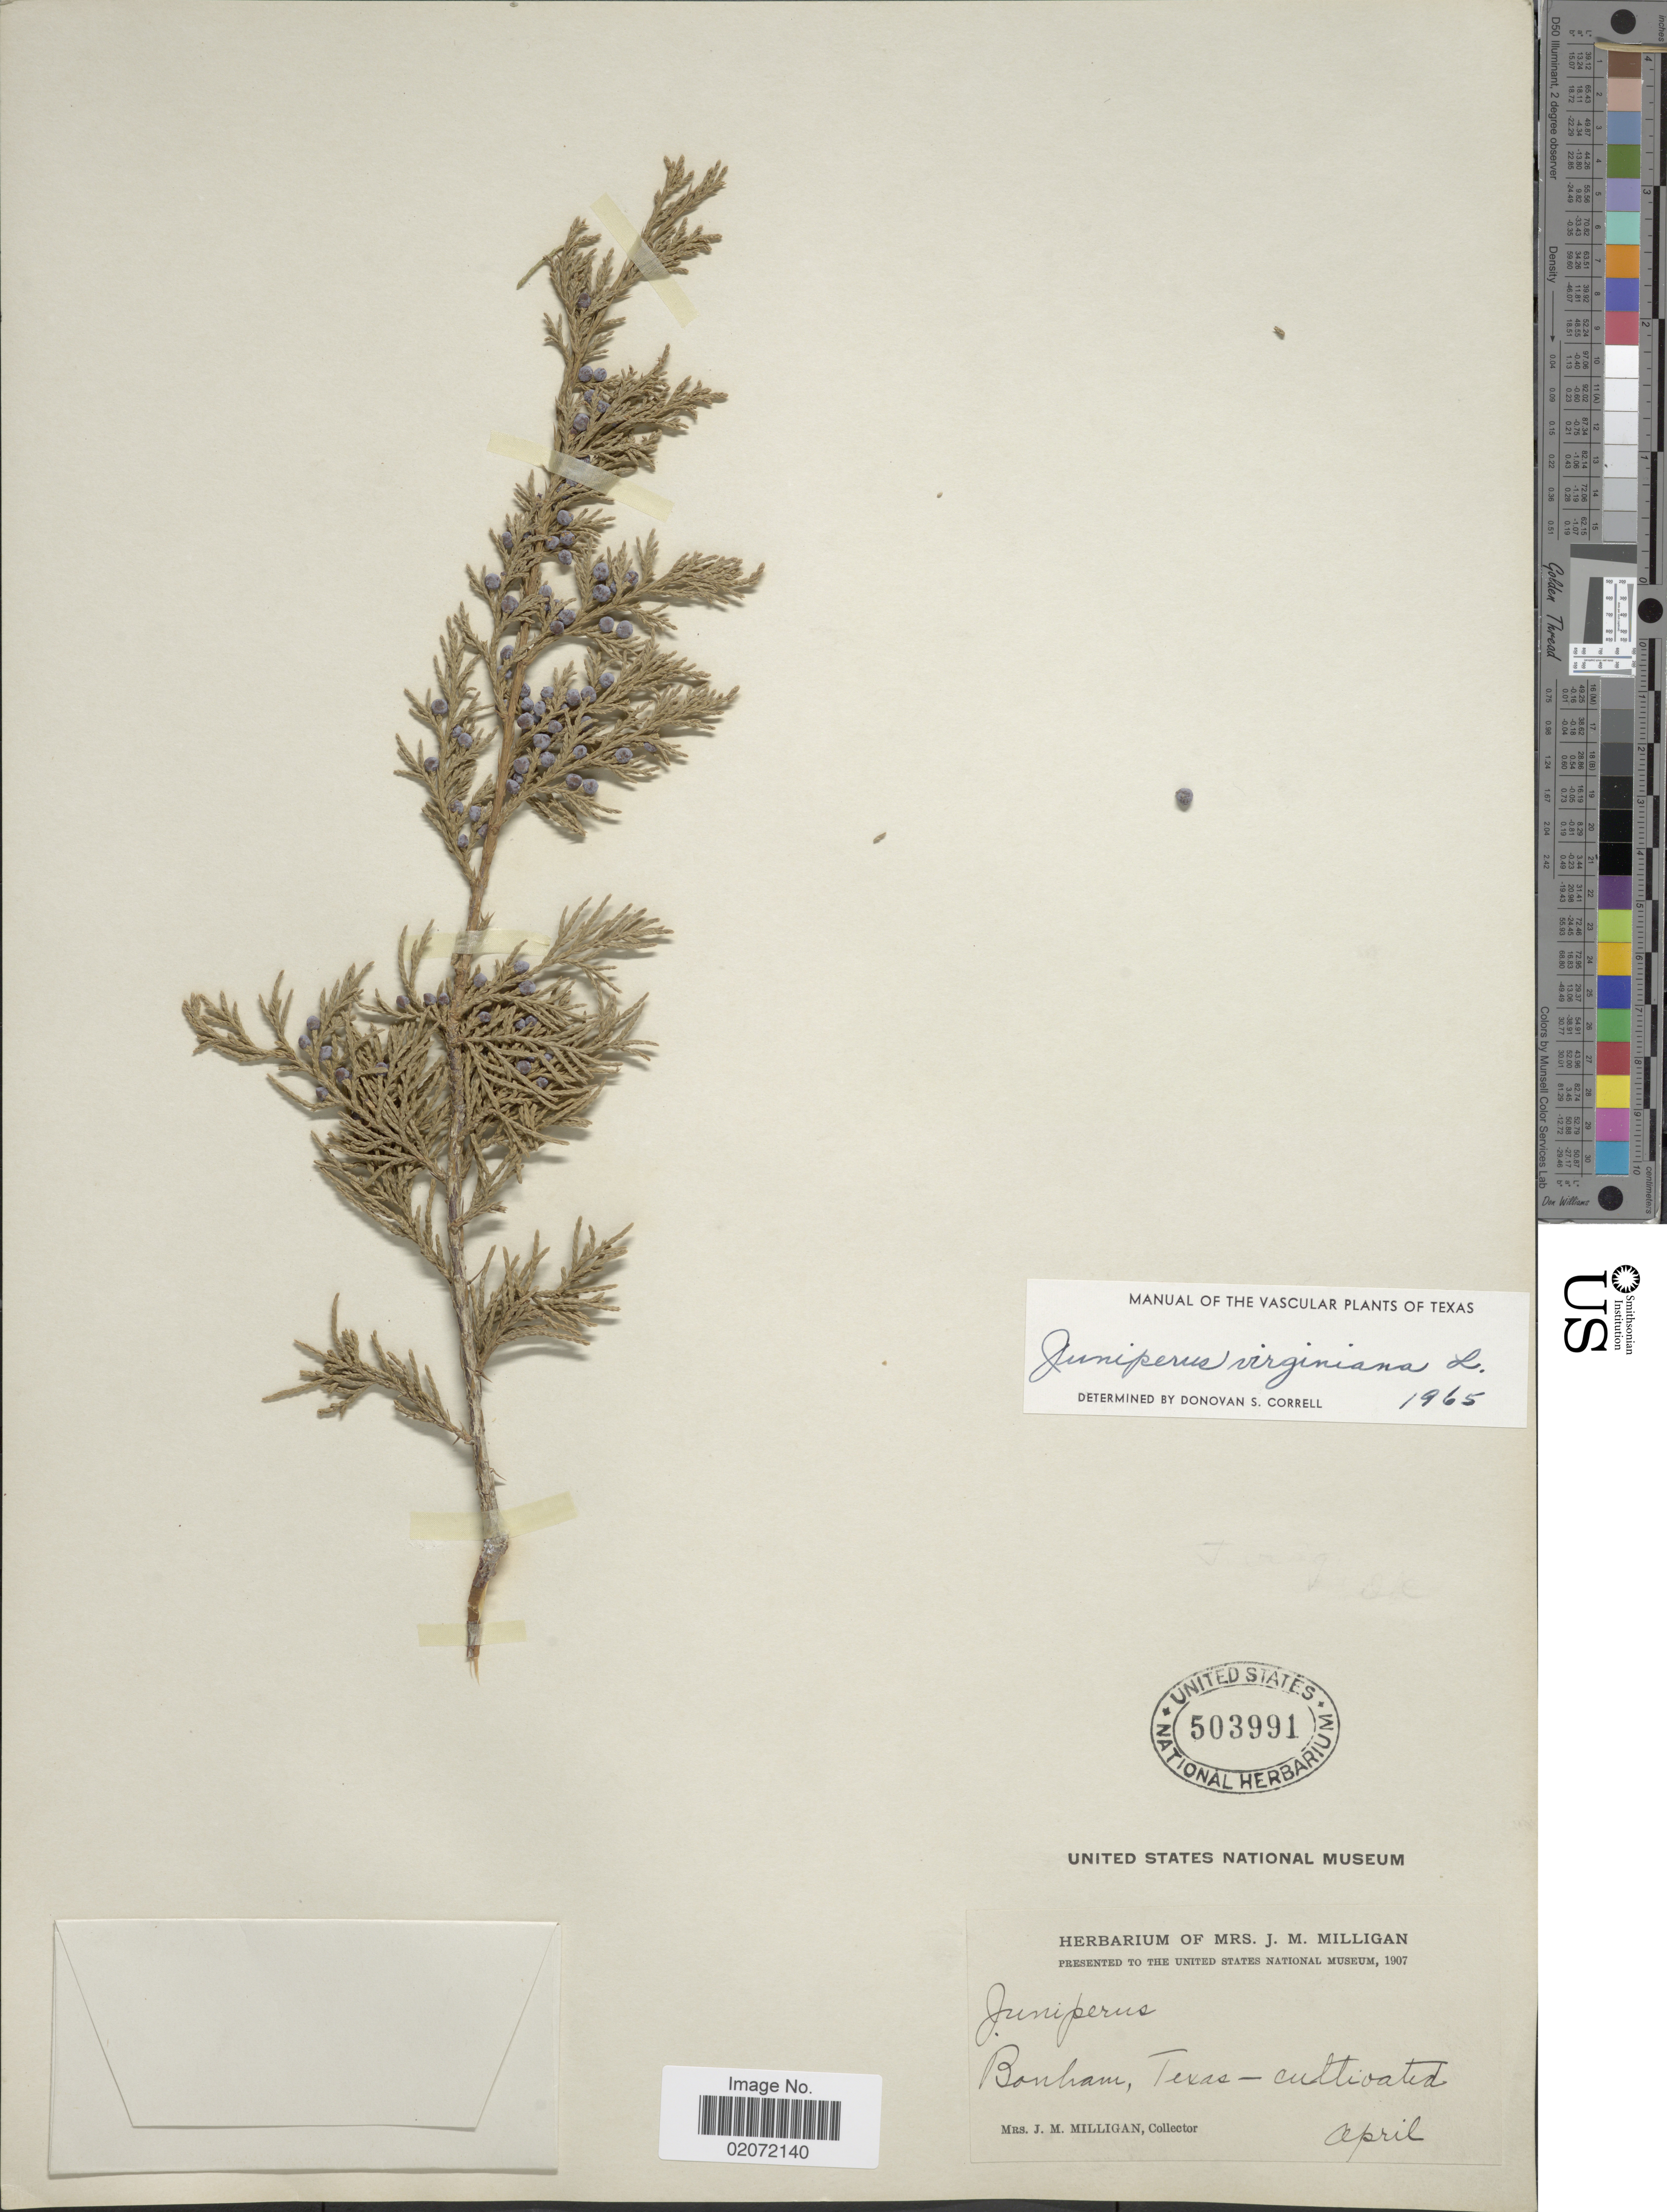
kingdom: Plantae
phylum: Tracheophyta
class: Pinopsida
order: Pinales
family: Cupressaceae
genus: Juniperus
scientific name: Juniperus virginiana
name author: L.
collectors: J. Milligan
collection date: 1907-04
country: United States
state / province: Texas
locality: Bunham, Texas,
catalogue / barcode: US 503991